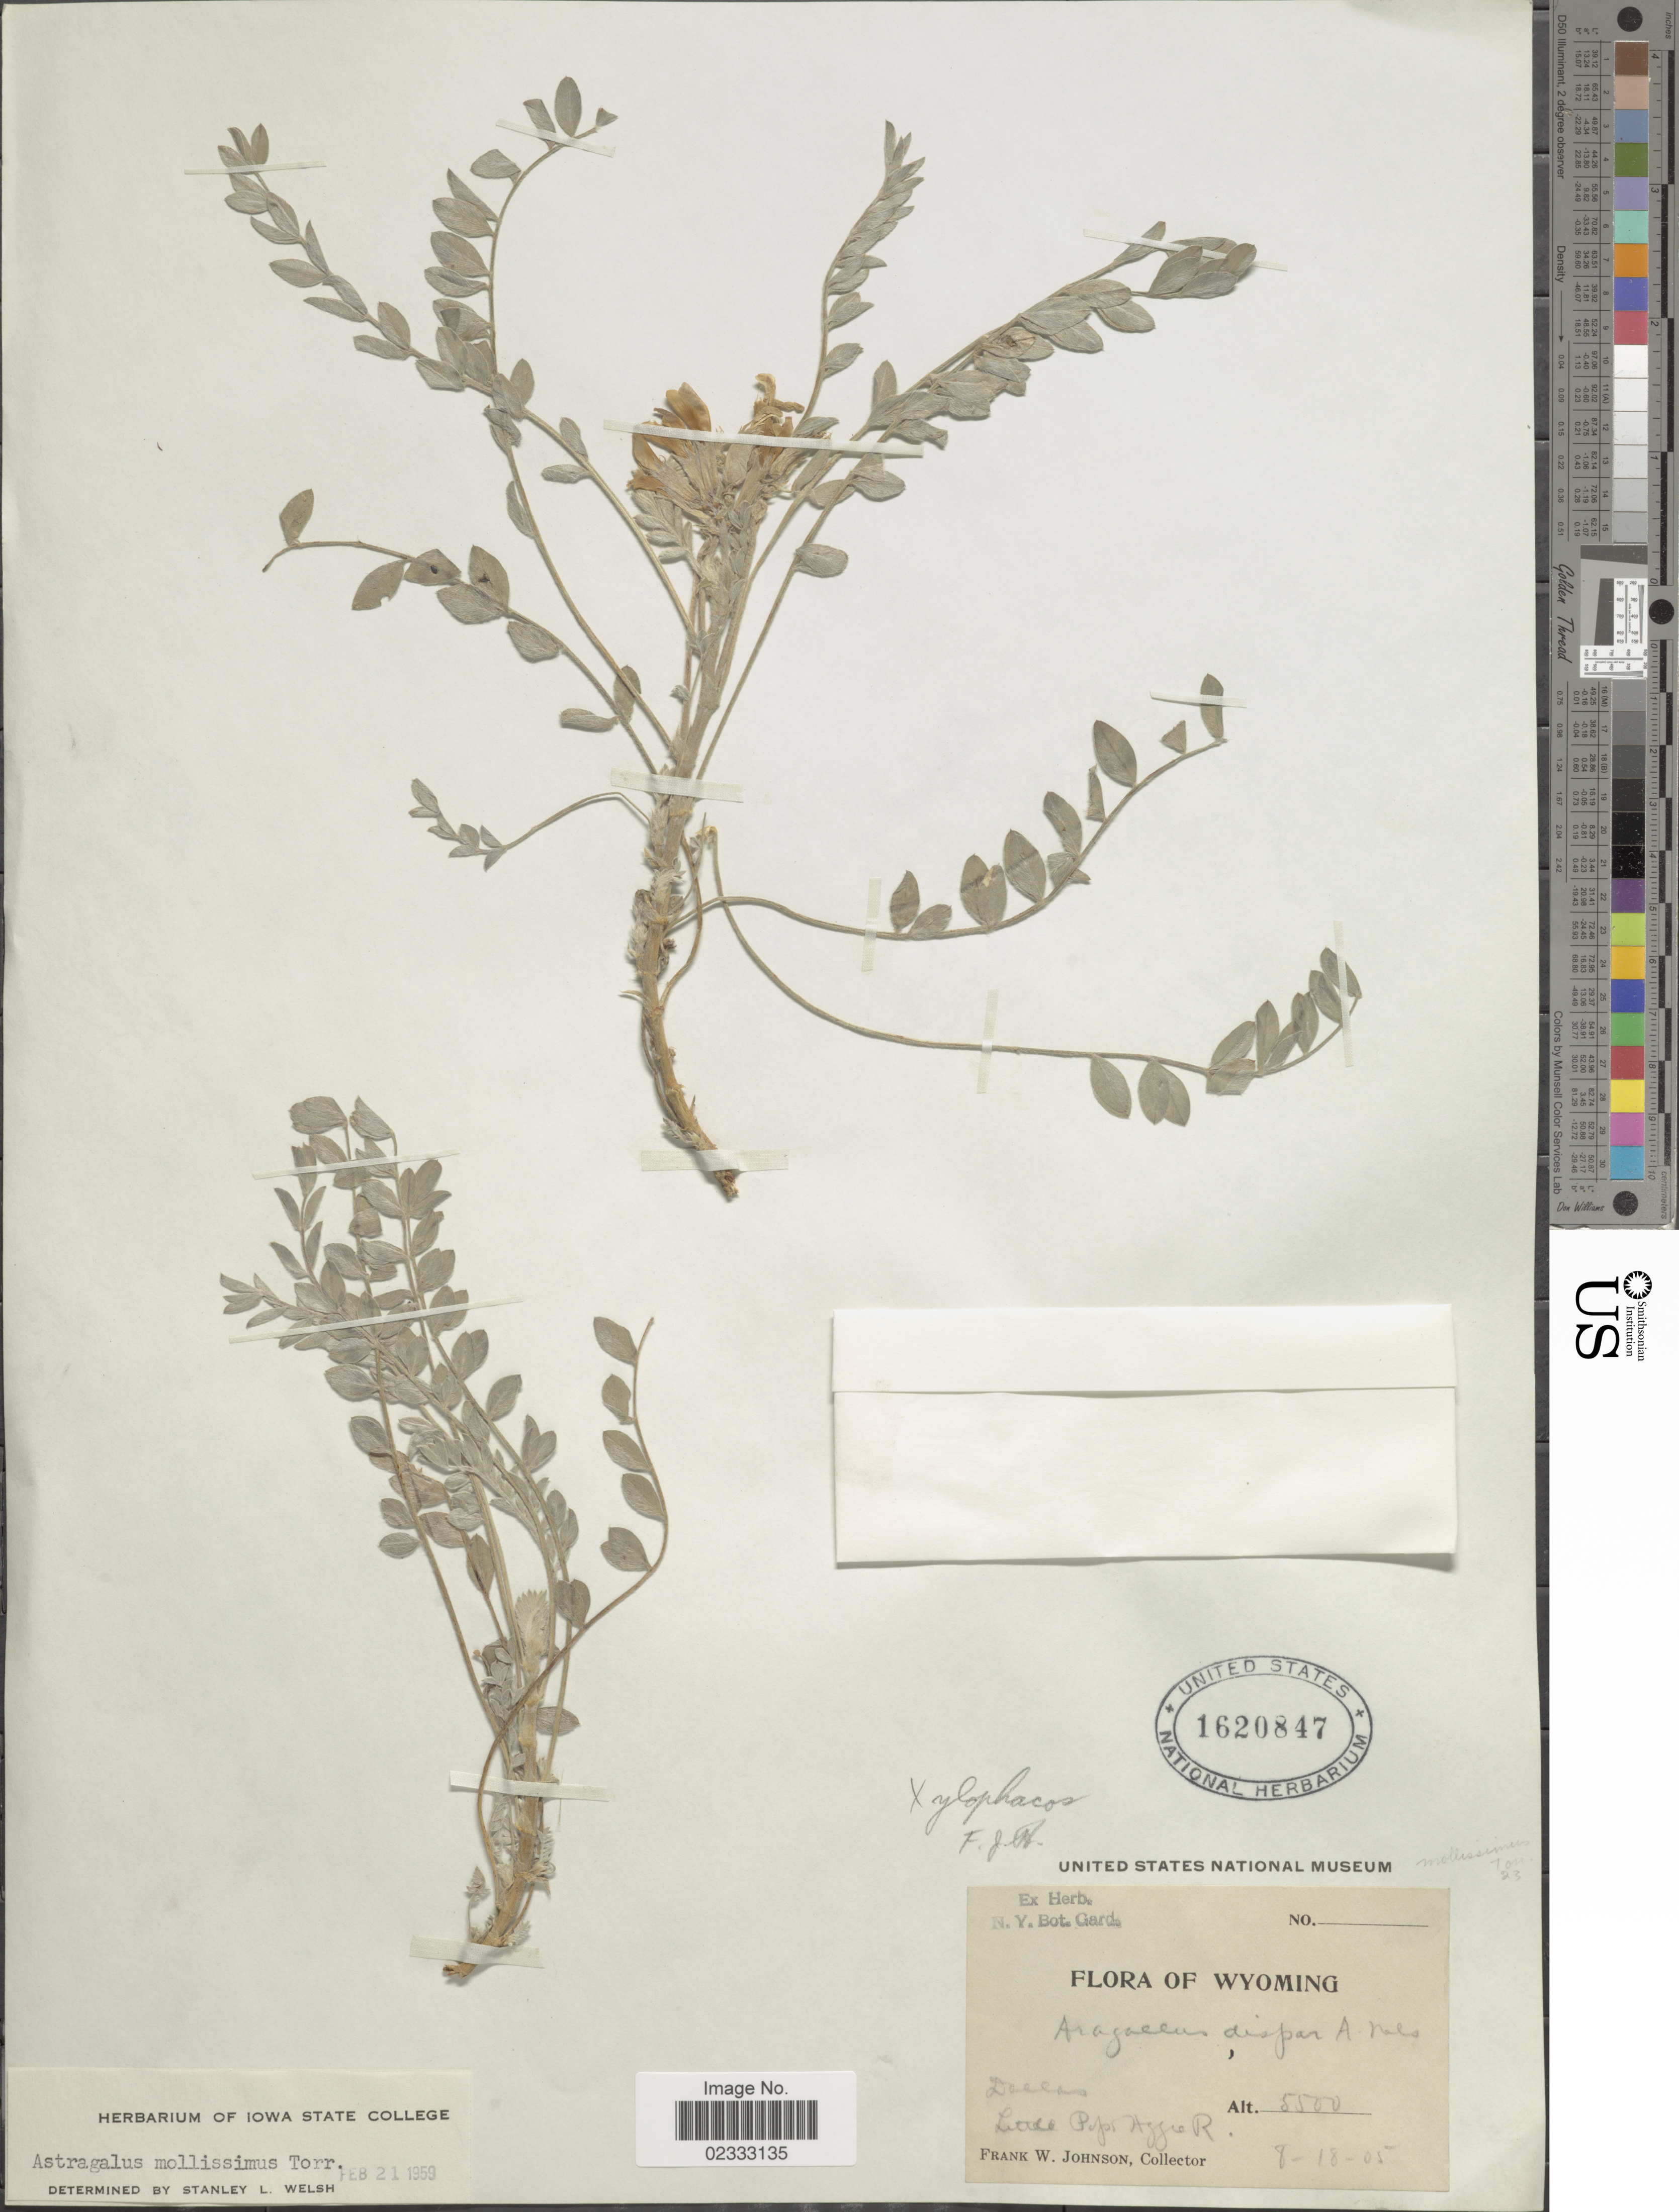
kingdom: Plantae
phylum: Tracheophyta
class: Magnoliopsida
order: Fabales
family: Fabaceae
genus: Astragalus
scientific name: Astragalus mollissimus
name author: Torr.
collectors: F. W. Johnson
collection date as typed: Transcribed d/m/y: 18/7/5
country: United States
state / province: Wyoming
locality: Wyoming, Liace Popi Aggu R.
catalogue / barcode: US 1620847